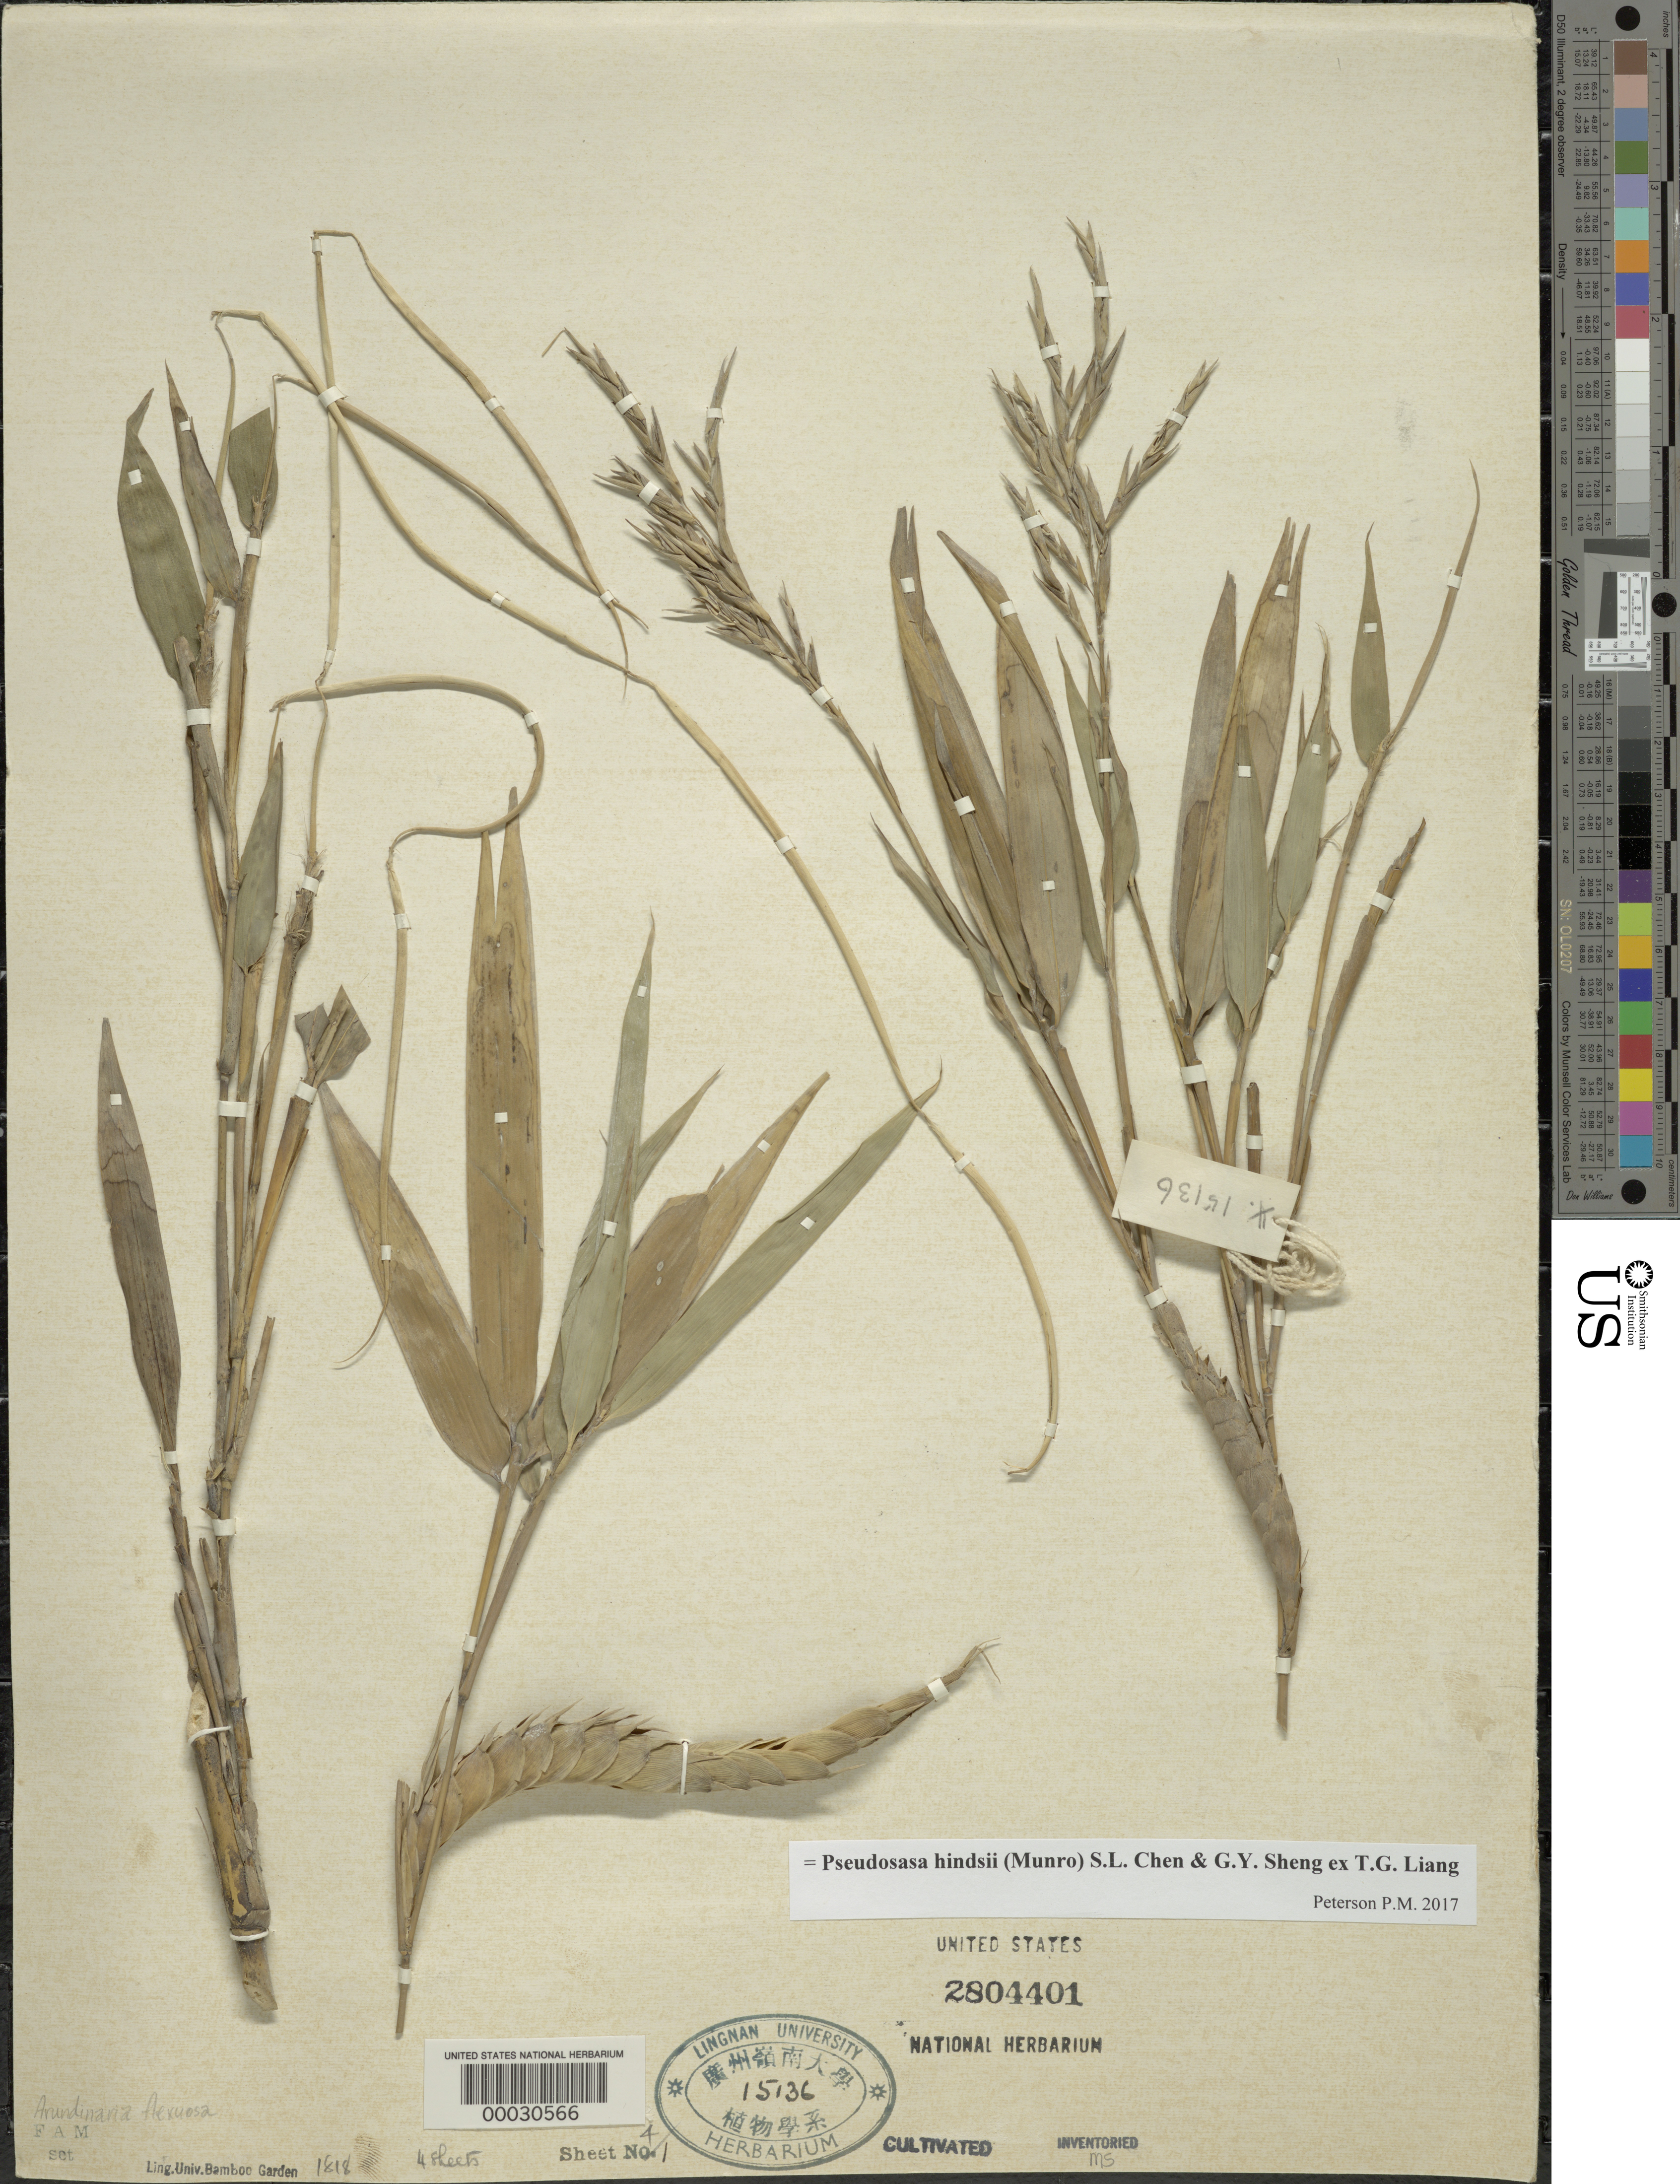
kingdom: Plantae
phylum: Tracheophyta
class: Liliopsida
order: Poales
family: Poaceae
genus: Pseudosasa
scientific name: Pseudosasa hindsii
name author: (Munro) S.L. Chen & G.Y. Sheng ex T.G. Liang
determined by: Poaceae Reorganization Project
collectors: F. A. McClure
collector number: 20265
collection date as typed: May 1927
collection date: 1927-05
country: China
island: Hong Kong I.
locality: Lingnan university bamboo garden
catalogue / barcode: US 2804401